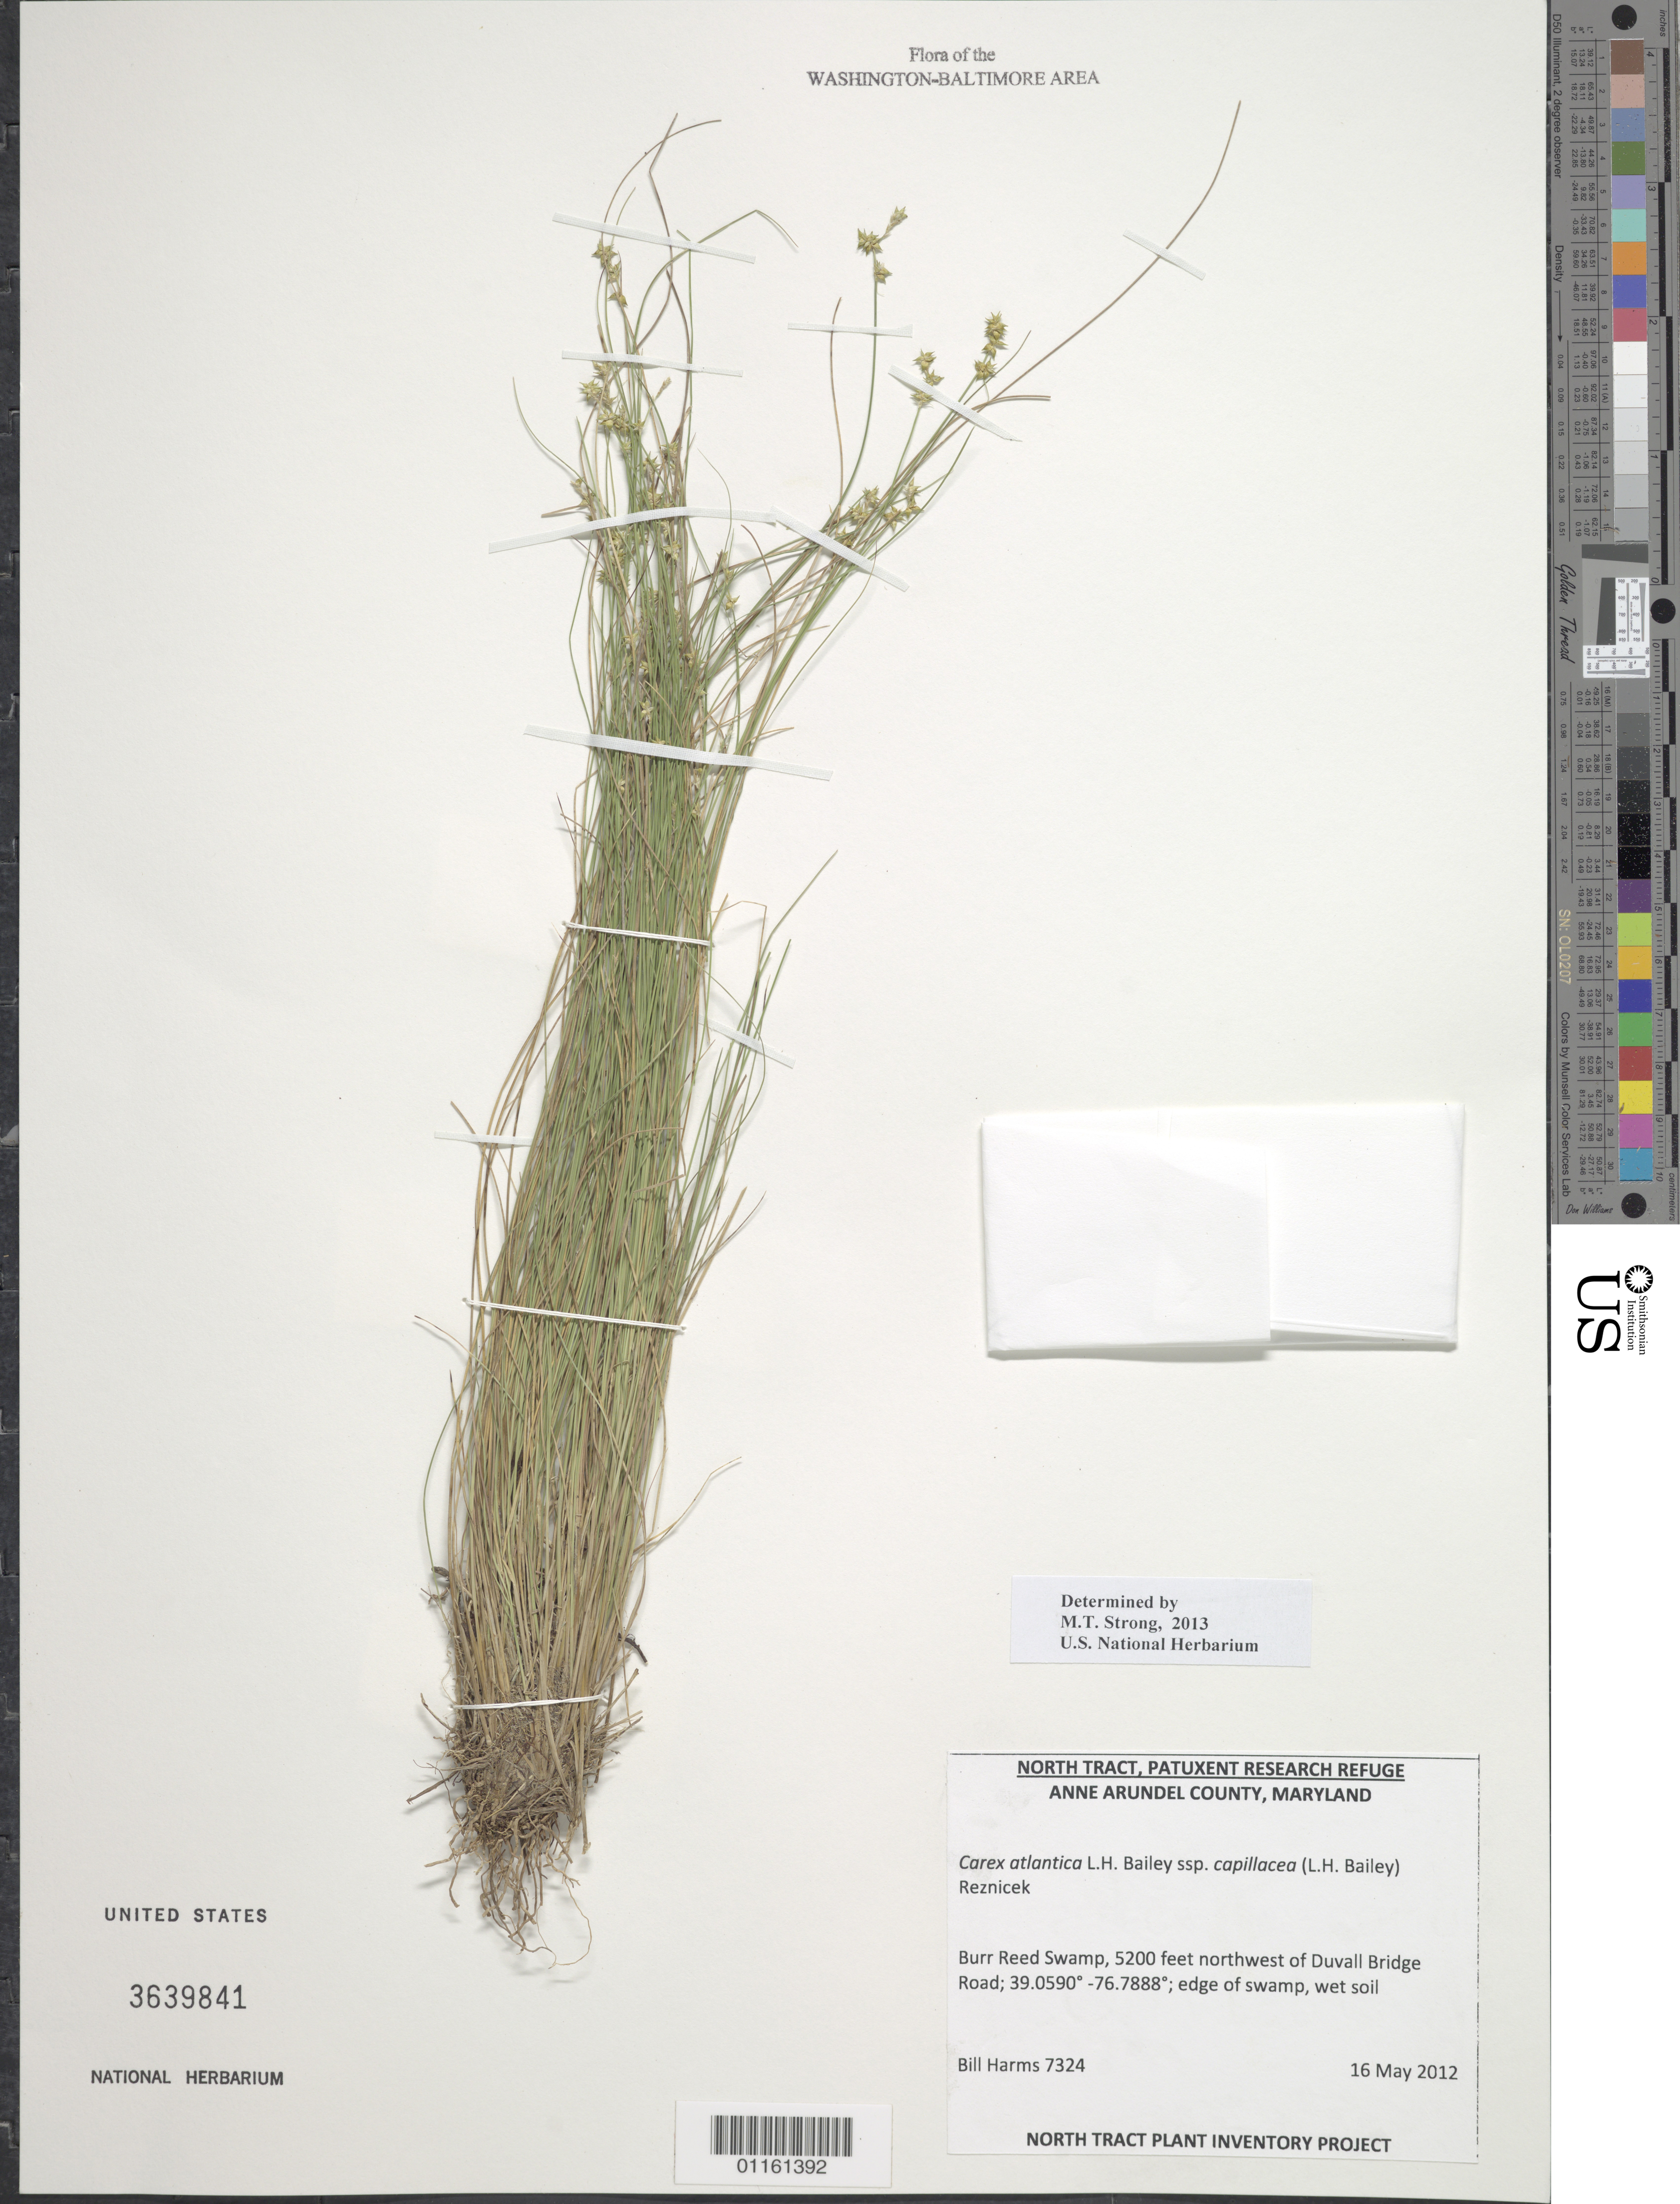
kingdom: Plantae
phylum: Tracheophyta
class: Liliopsida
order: Poales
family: Cyperaceae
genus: Carex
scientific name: Carex howei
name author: Mack.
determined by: Strong, Mark T., (BOT), Smithsonian Institution - National Museum of Natural History (UNITED STATES)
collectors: B. Harms & J. Worth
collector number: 7324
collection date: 2012-05-16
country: United States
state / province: Maryland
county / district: Anne Arundel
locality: Burr Reed Swamp, 5200 feet northwest of Duvall Bridge Road.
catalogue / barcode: US 3639841